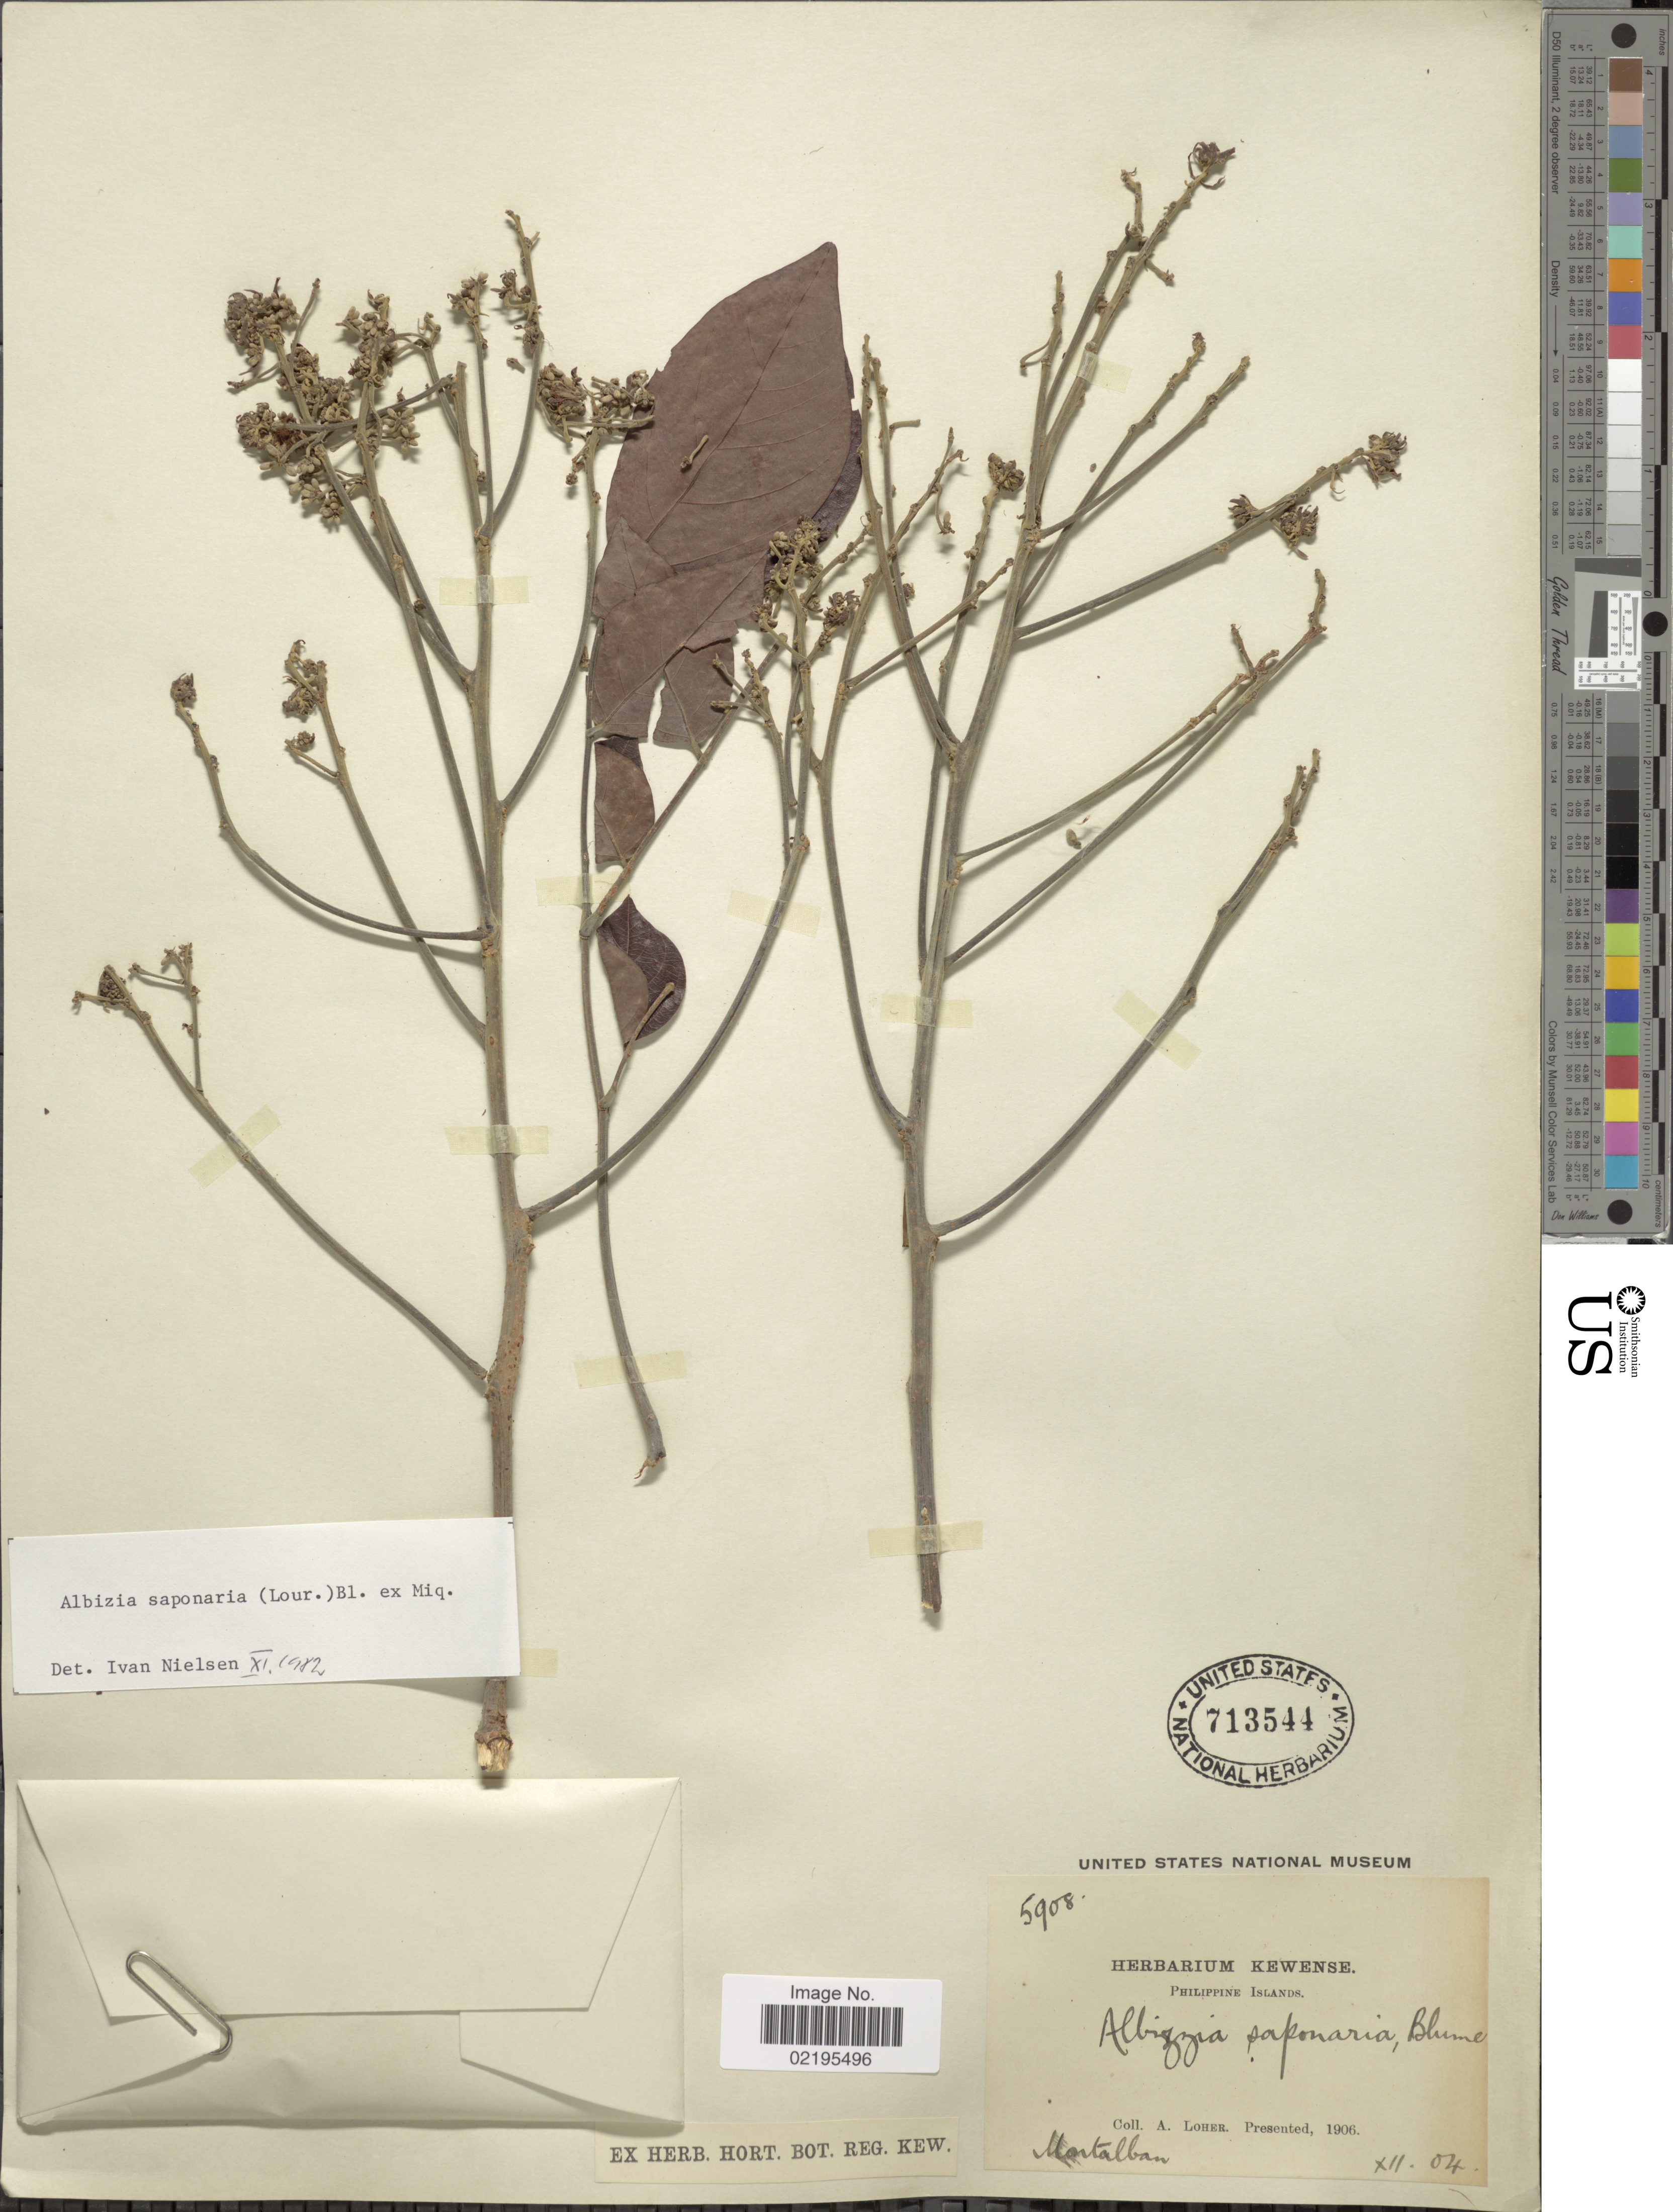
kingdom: Plantae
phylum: Tracheophyta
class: Magnoliopsida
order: Fabales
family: Fabaceae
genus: Albizia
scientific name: Albizia saponaria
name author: (Lour.) Blume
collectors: A. Loher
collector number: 5908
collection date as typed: Transcribed d/m/y: /12/04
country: Philippines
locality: Montalban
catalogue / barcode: US 713544